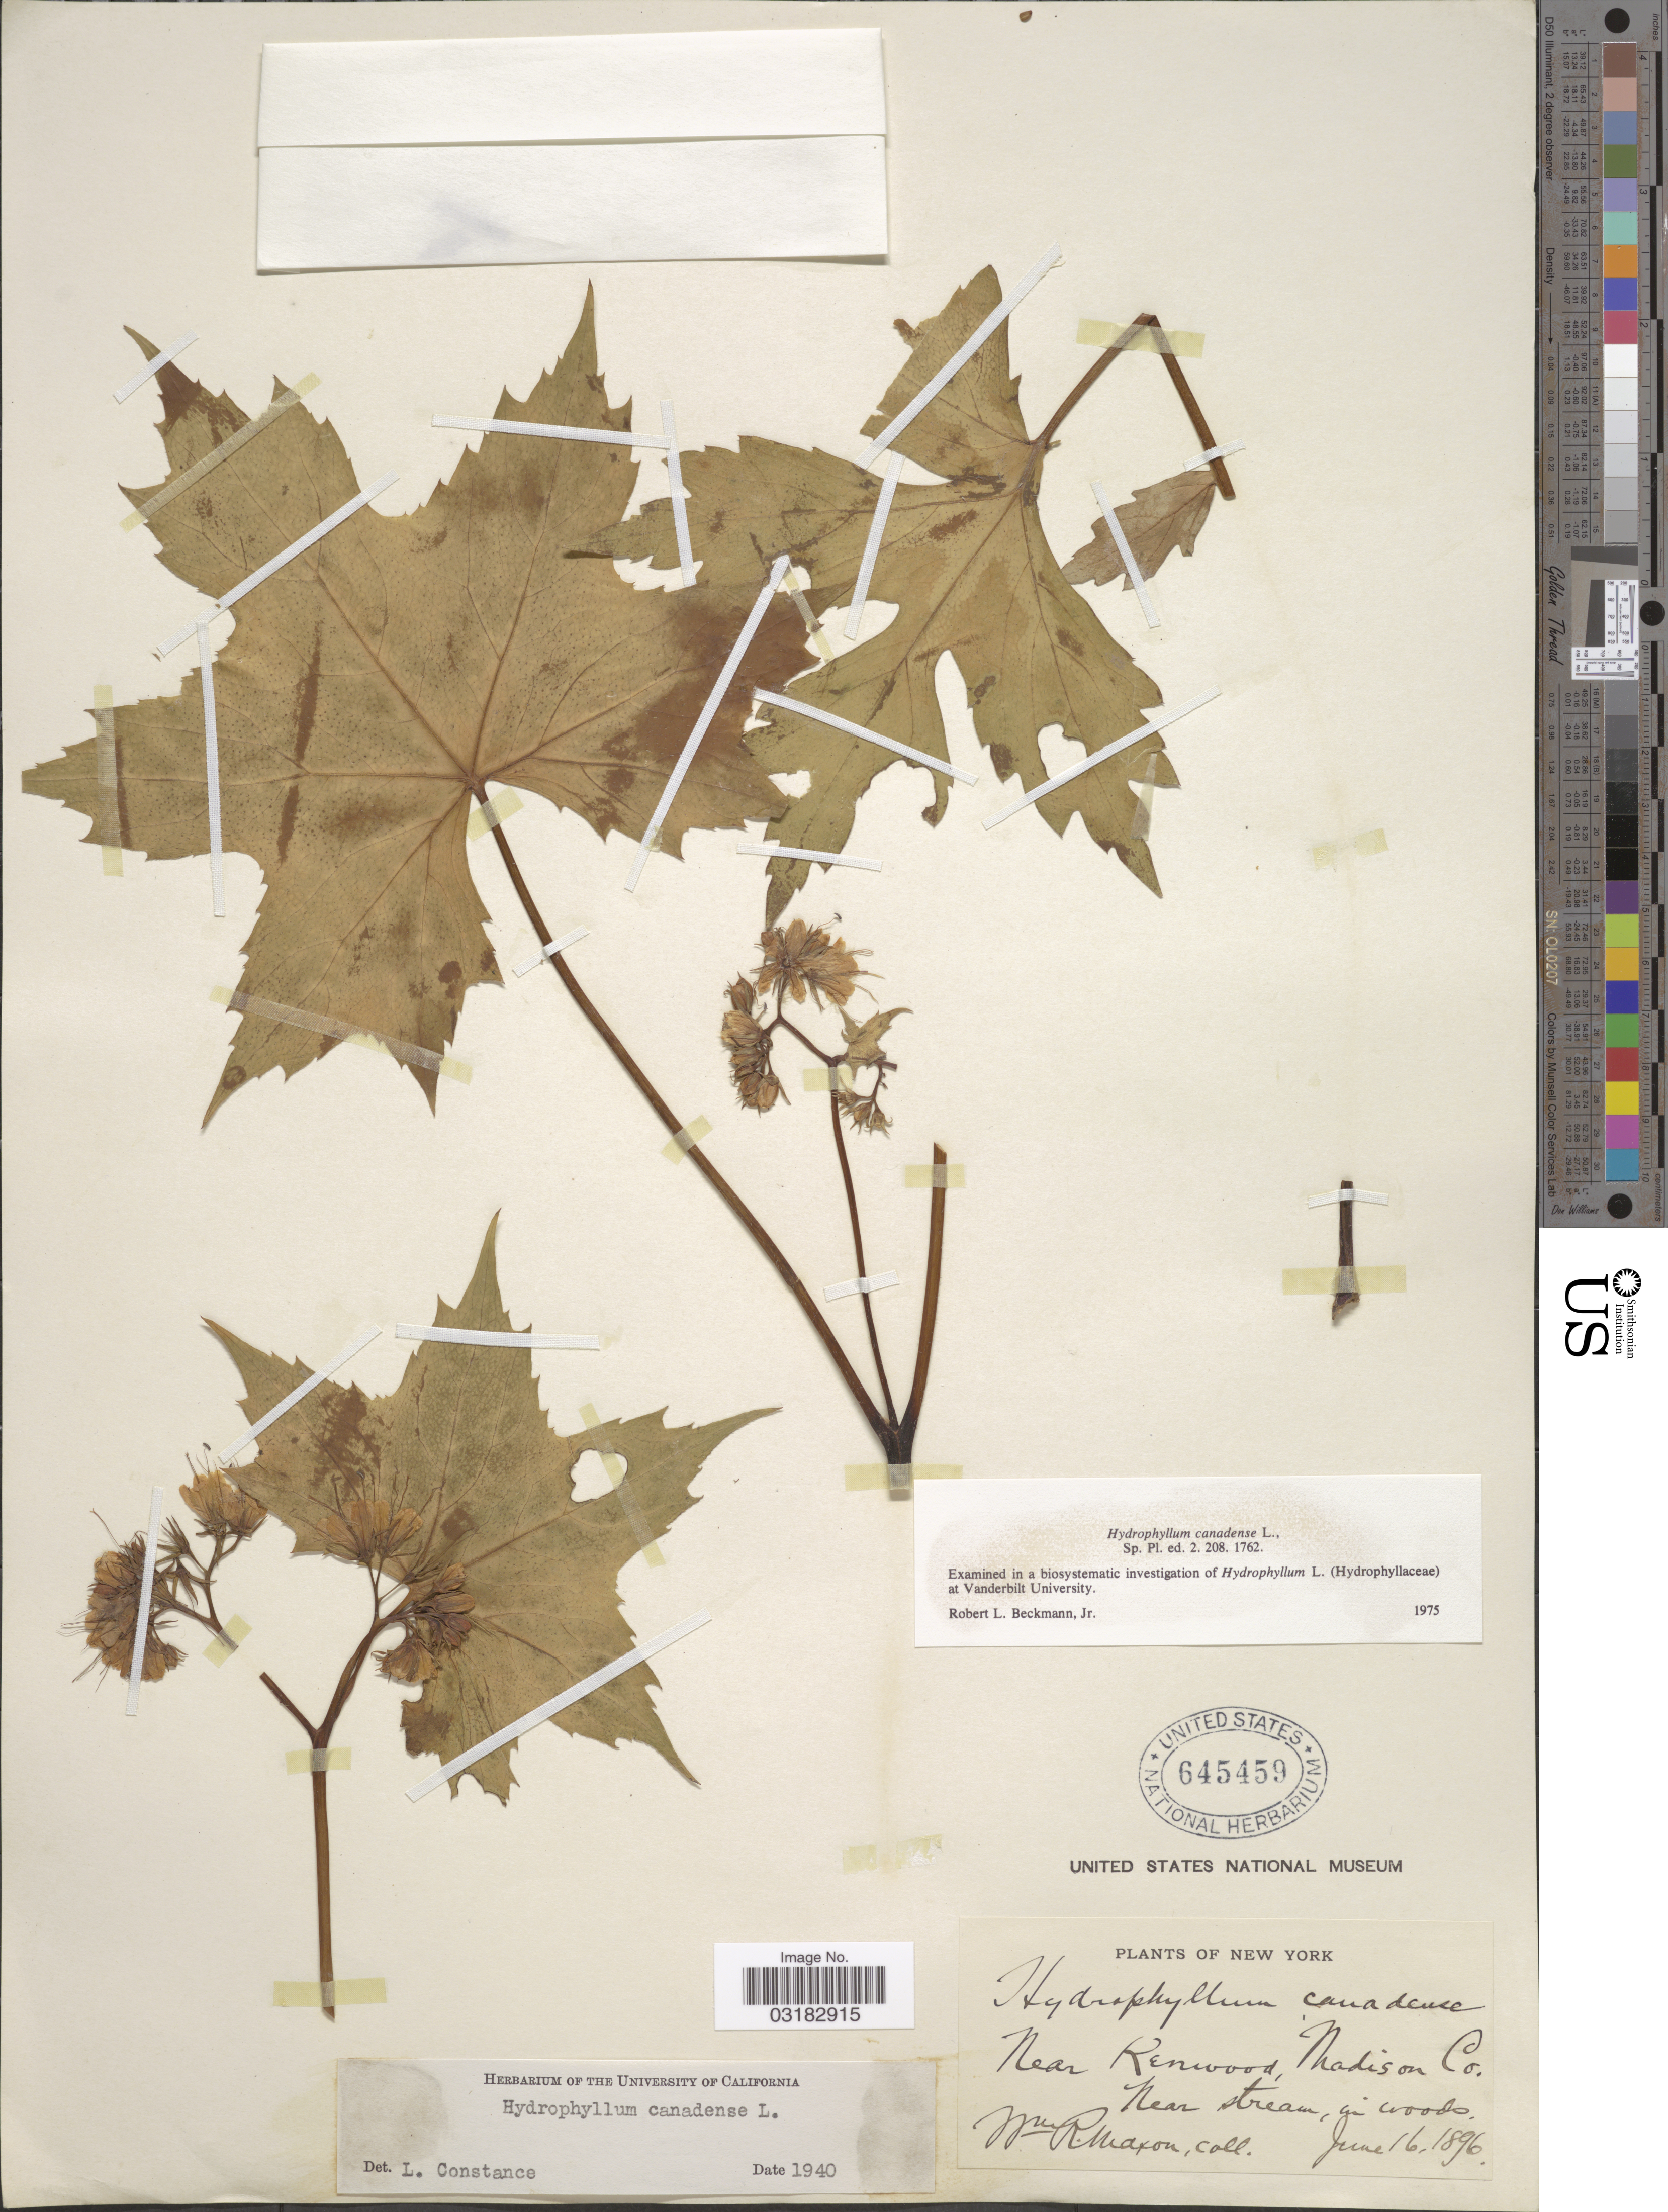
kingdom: Plantae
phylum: Tracheophyta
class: Magnoliopsida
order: Boraginales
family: Hydrophyllaceae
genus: Hydrophyllum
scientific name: Hydrophyllum canadense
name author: L.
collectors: W. R. Maxon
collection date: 1896-06-16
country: United States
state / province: New York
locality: Near Kenwood, Madison Co.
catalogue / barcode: US 645459